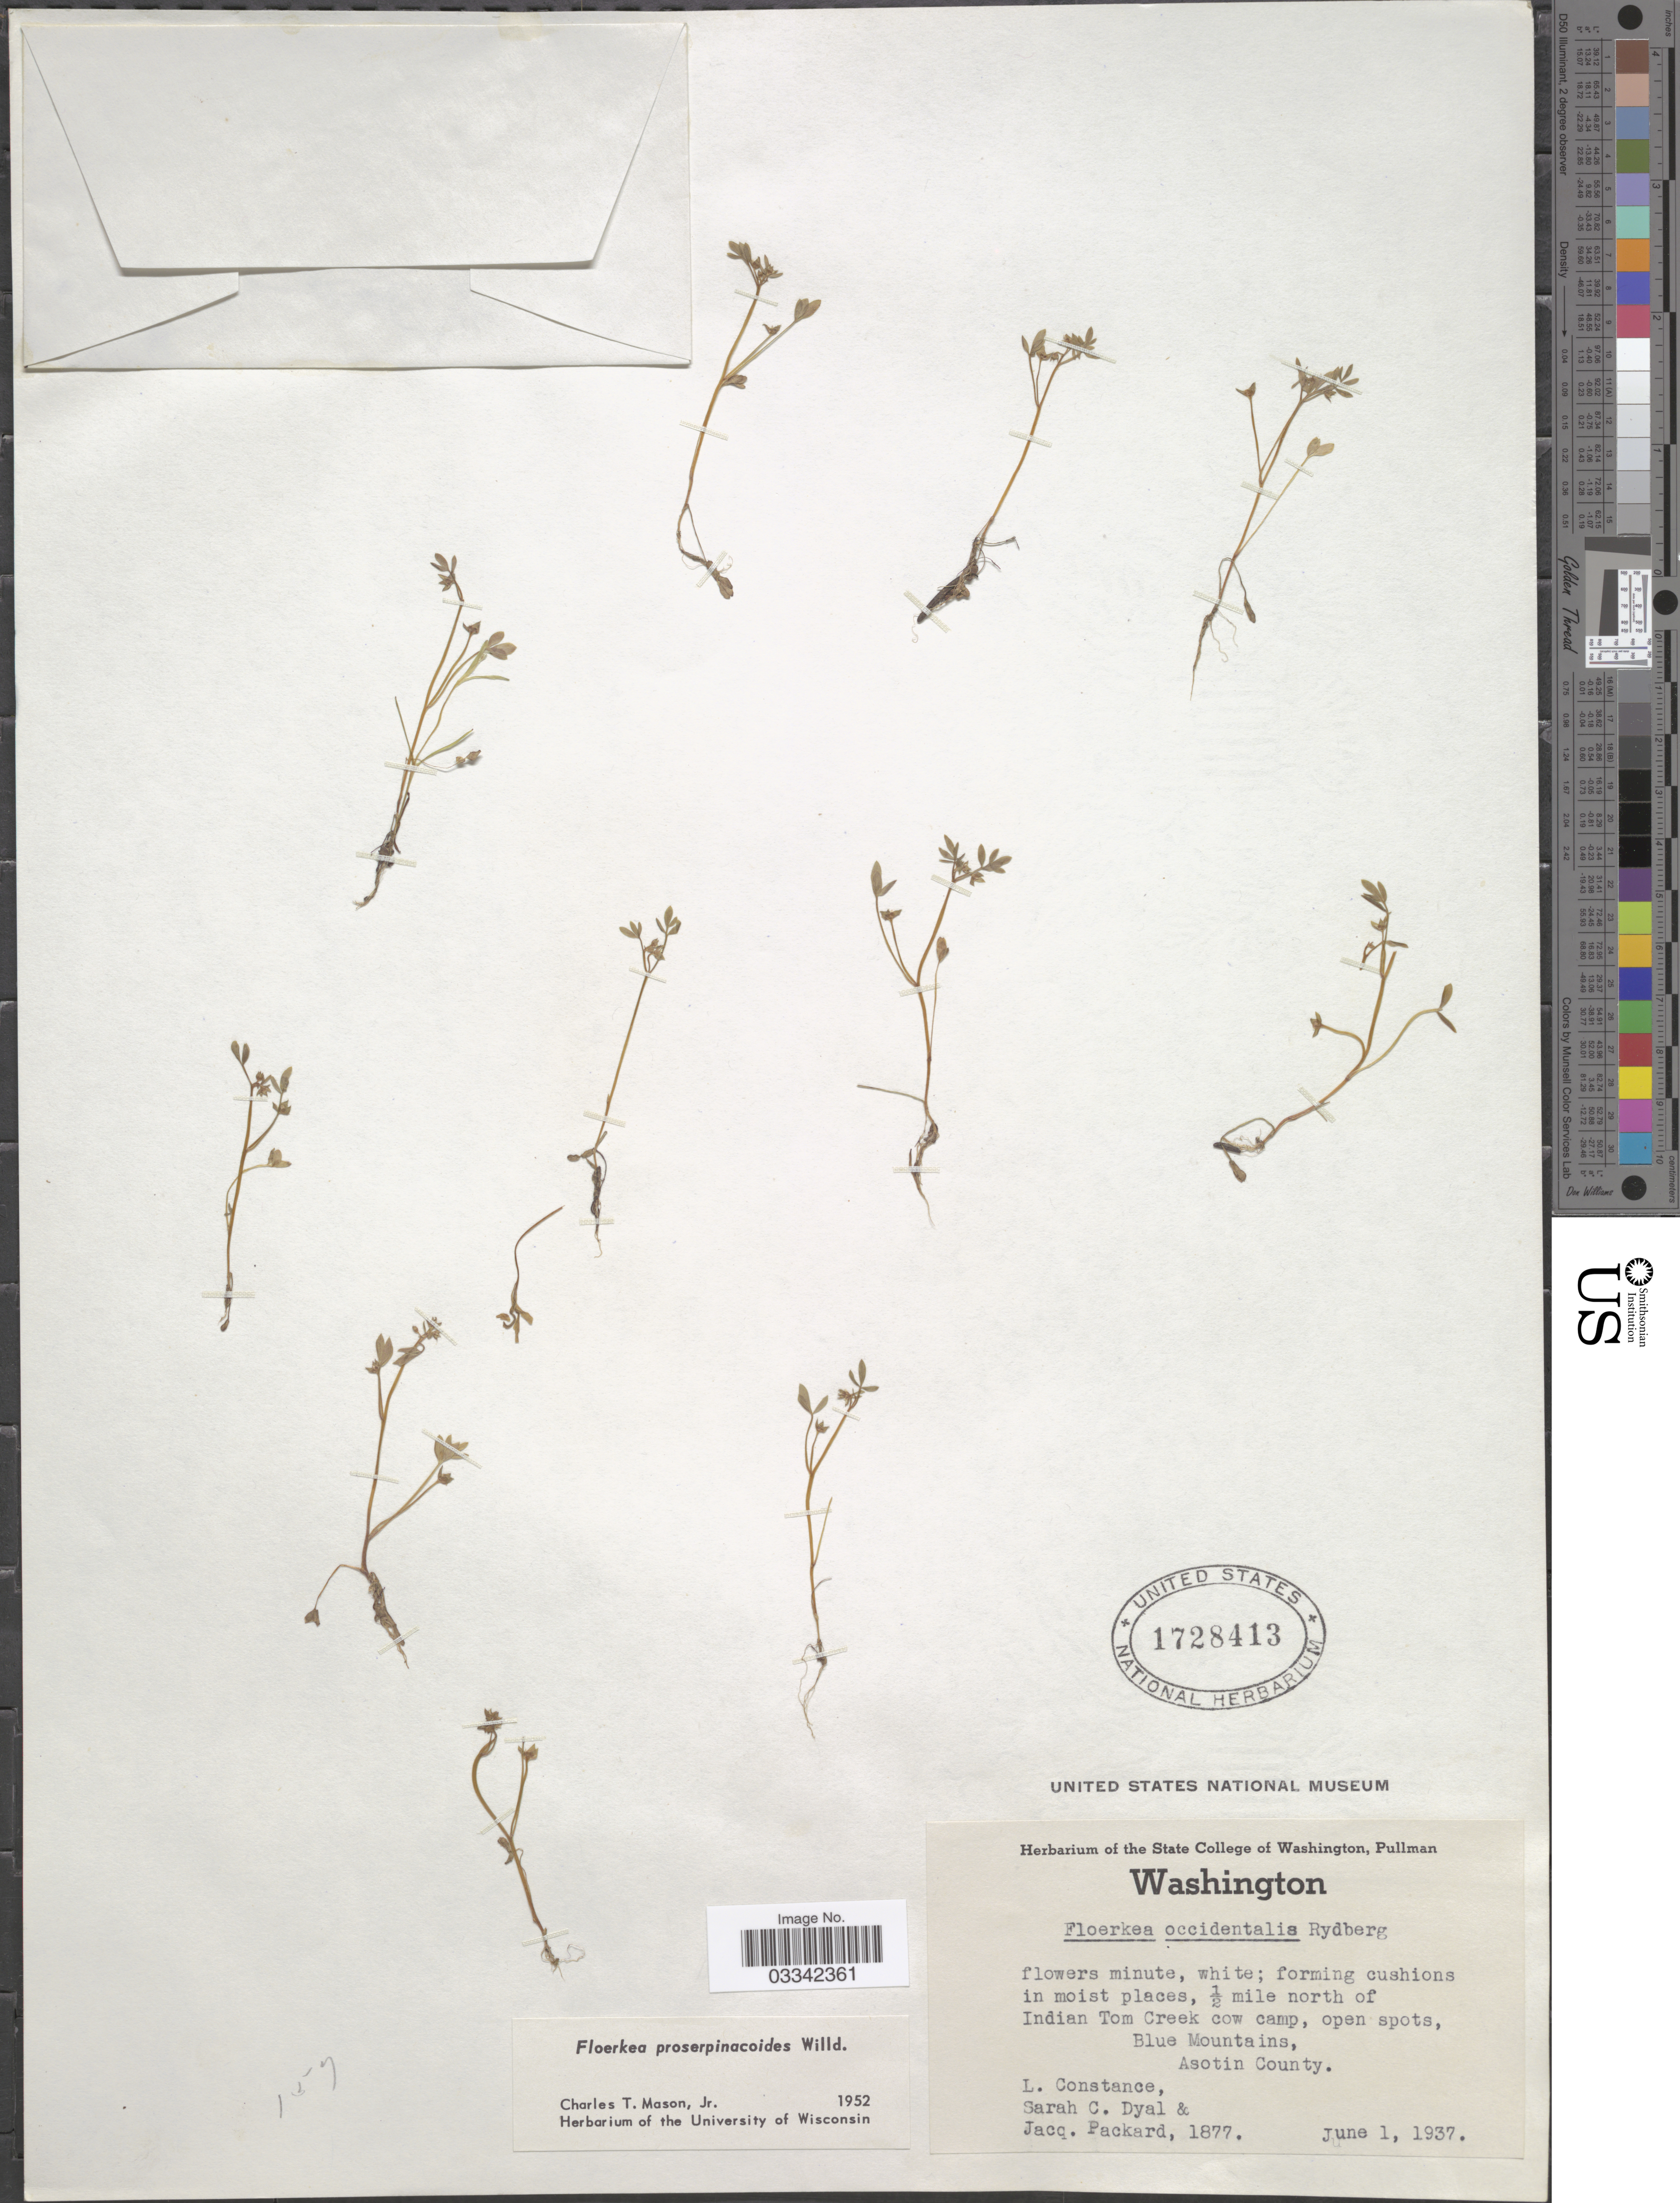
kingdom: Plantae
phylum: Tracheophyta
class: Magnoliopsida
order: Brassicales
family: Limnanthaceae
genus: Floerkea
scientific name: Floerkea proserpinacoides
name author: Willd.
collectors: L. Constance, S. Dyal & J. Packard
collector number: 1877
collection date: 1937-06-01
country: United States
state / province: Washington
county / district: Asotin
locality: ½ mile north of Indian Tom Creek cow camp, open spots, Blue Mountains, Asotin County.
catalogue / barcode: US 1728413